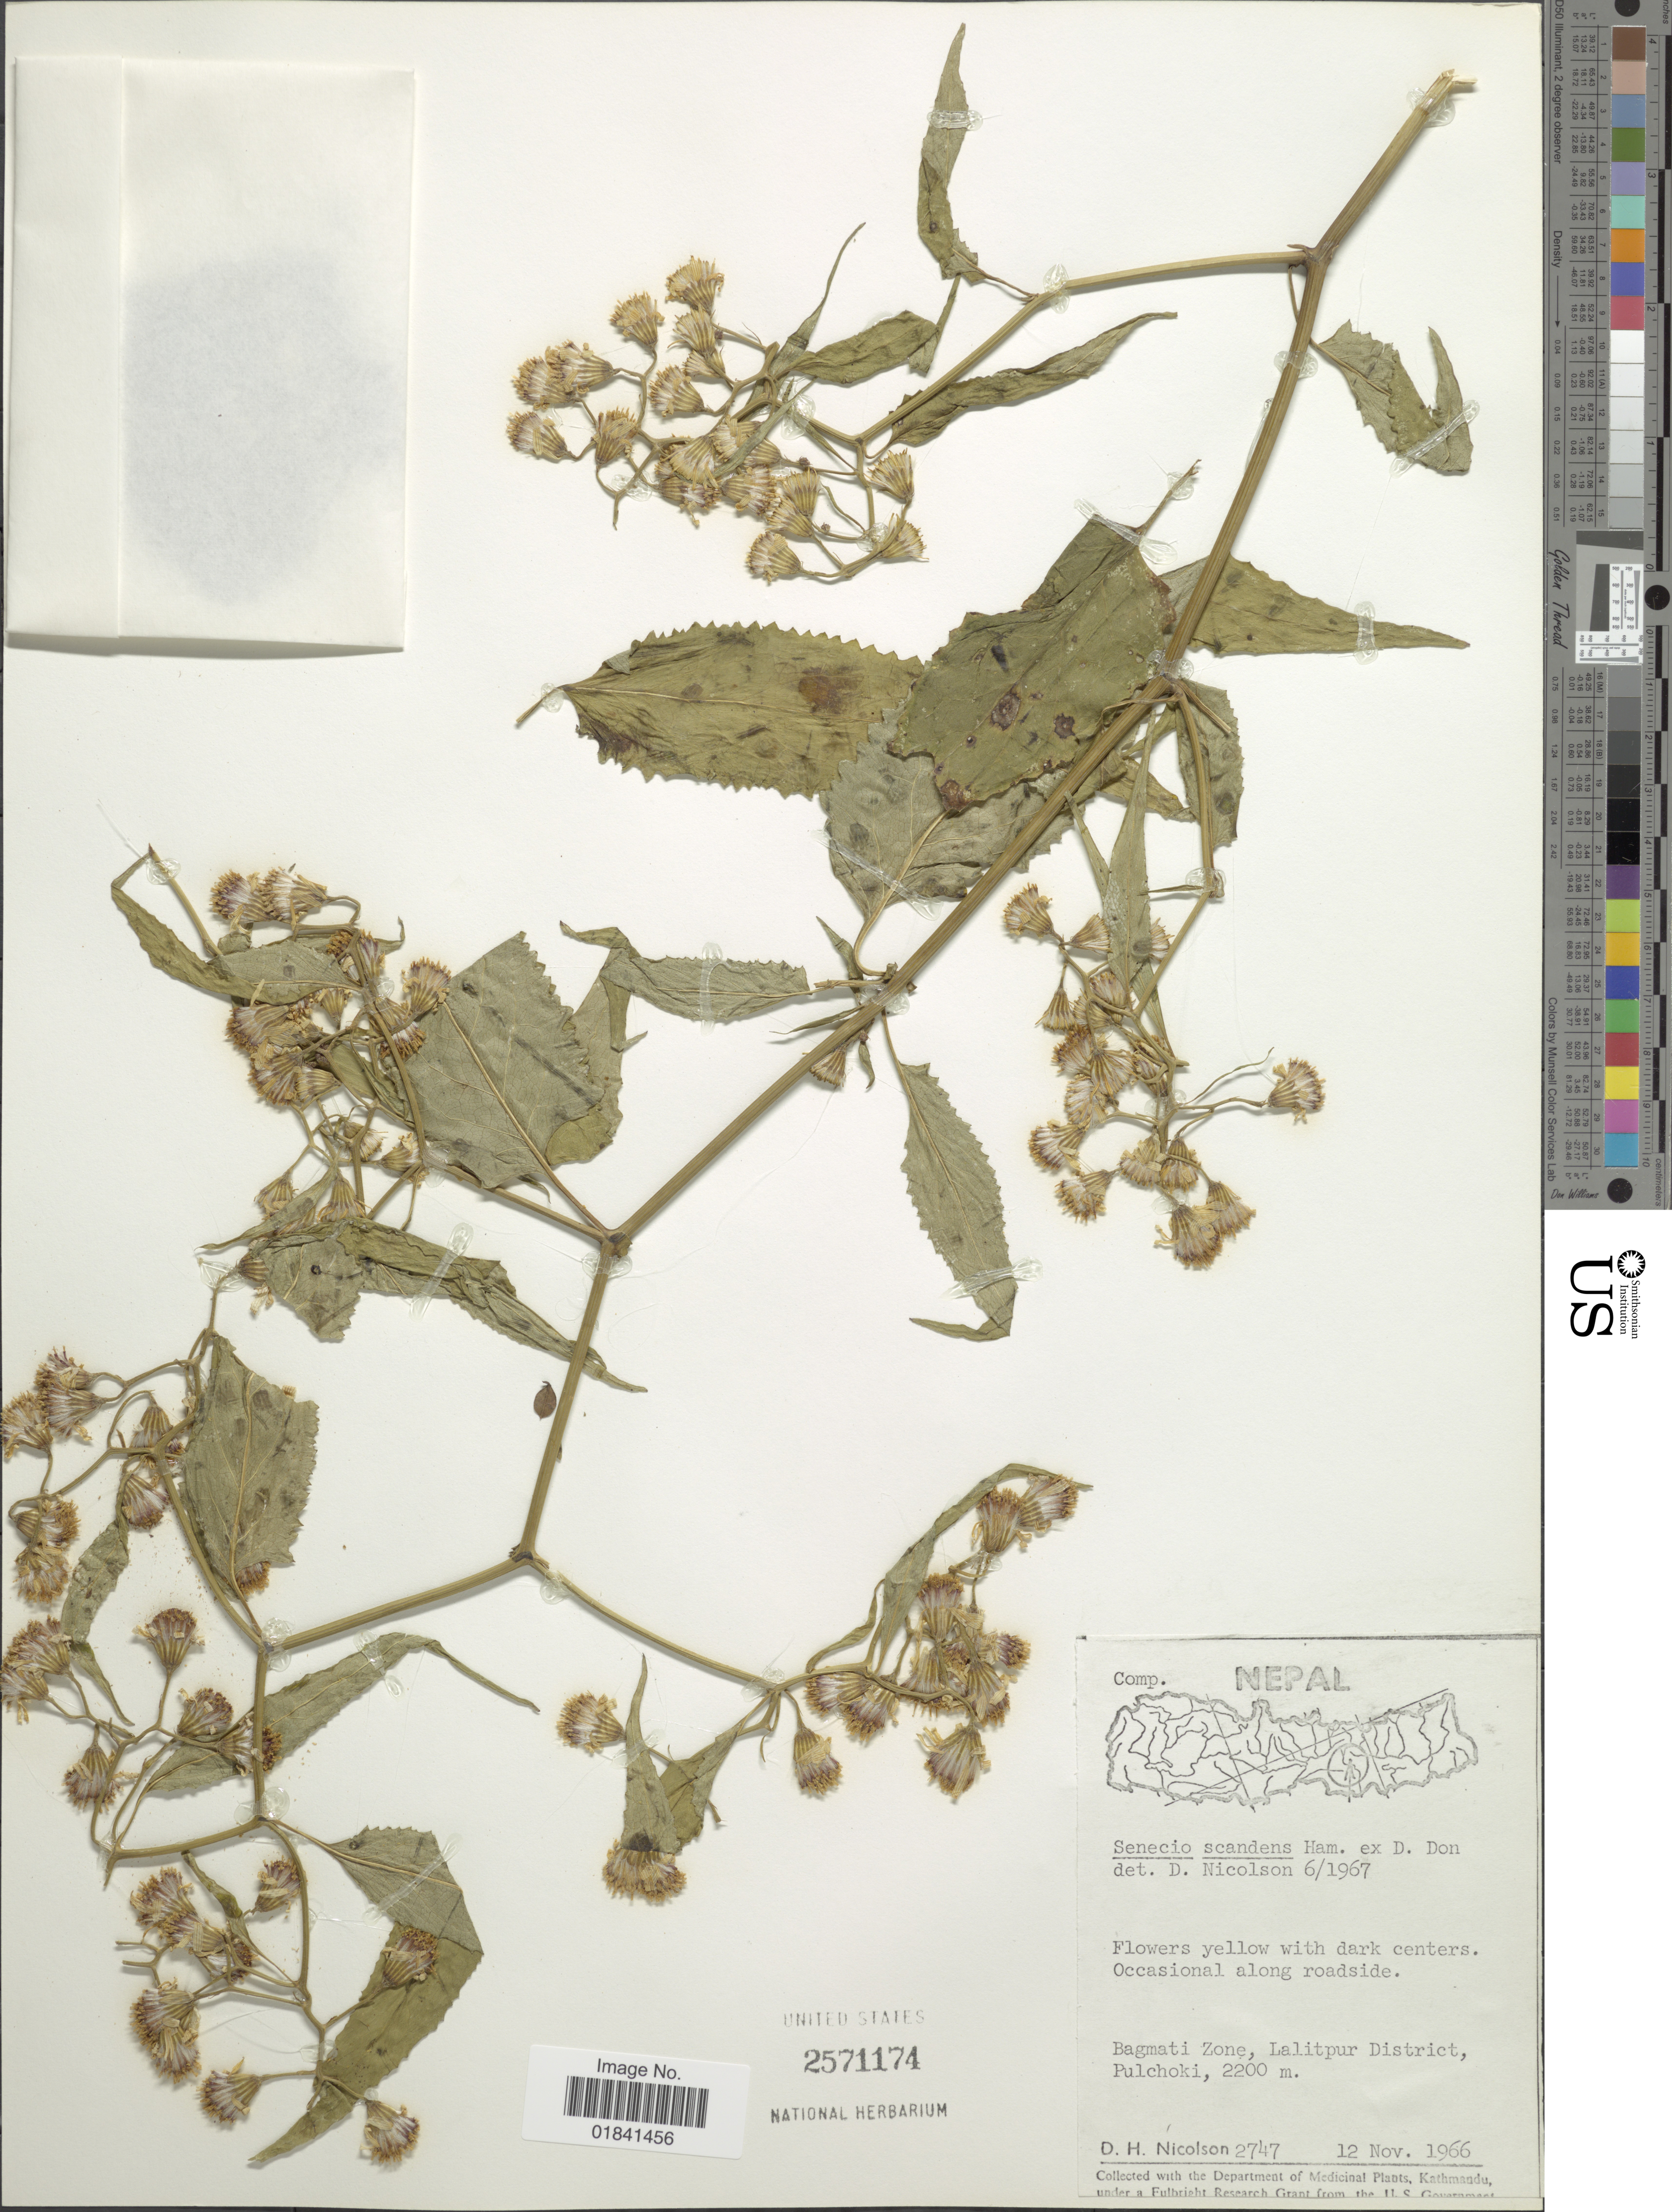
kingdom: Plantae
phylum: Tracheophyta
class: Magnoliopsida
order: Asterales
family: Asteraceae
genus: Senecio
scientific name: Senecio scandens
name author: Buch.-Ham. ex D. Don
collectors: D. H. Nicolson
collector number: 2747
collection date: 1966-11-12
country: Nepal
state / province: Bagmati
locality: Bagmati Zone, Lalitpur District, Pulchoki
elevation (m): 2200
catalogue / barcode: US 2571174